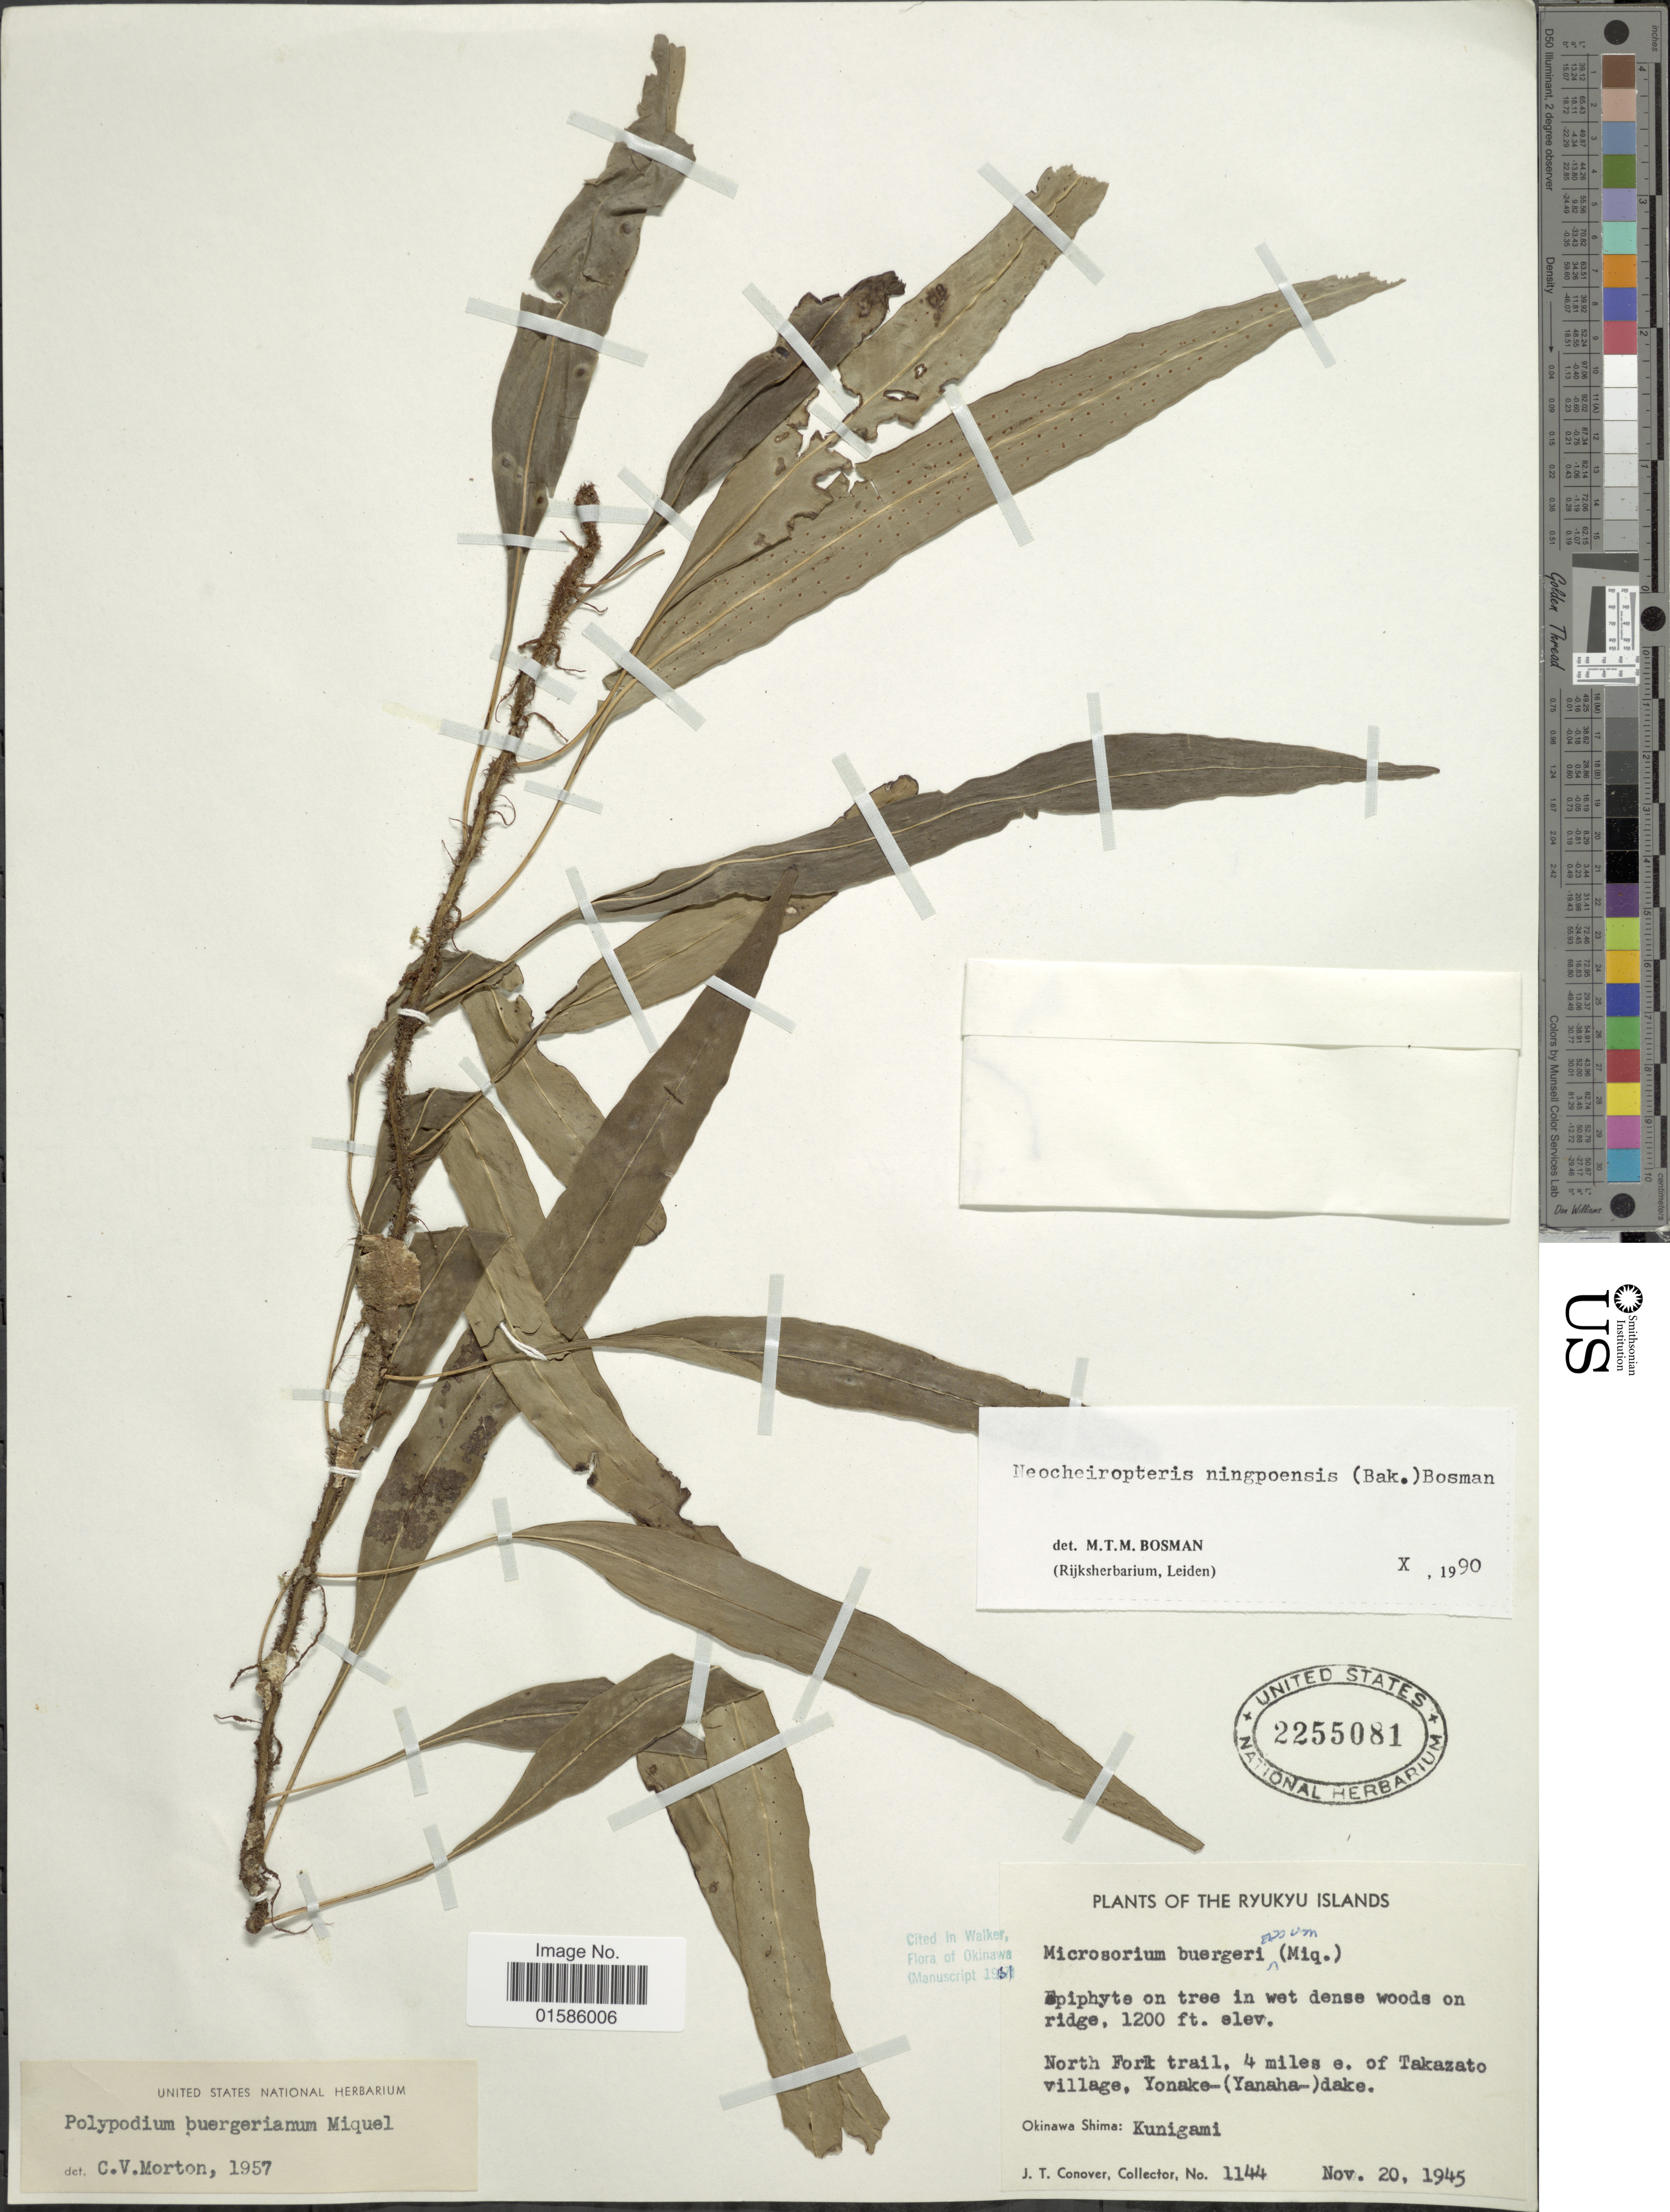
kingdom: Plantae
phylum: Tracheophyta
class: Polypodiopsida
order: Polypodiales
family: Polypodiaceae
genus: Microsorum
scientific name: Microsorum ningpoensis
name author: (Baker)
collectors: J. T. Conover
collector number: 1144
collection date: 1945-11-20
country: Japan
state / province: Okinawa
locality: The Ryukyu Islands, North Fork trail, 4 miles e. of Takazato village, Yonake-(Yanaha-) dake, Okinawa Shima: Kunigami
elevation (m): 366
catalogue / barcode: US 2255081